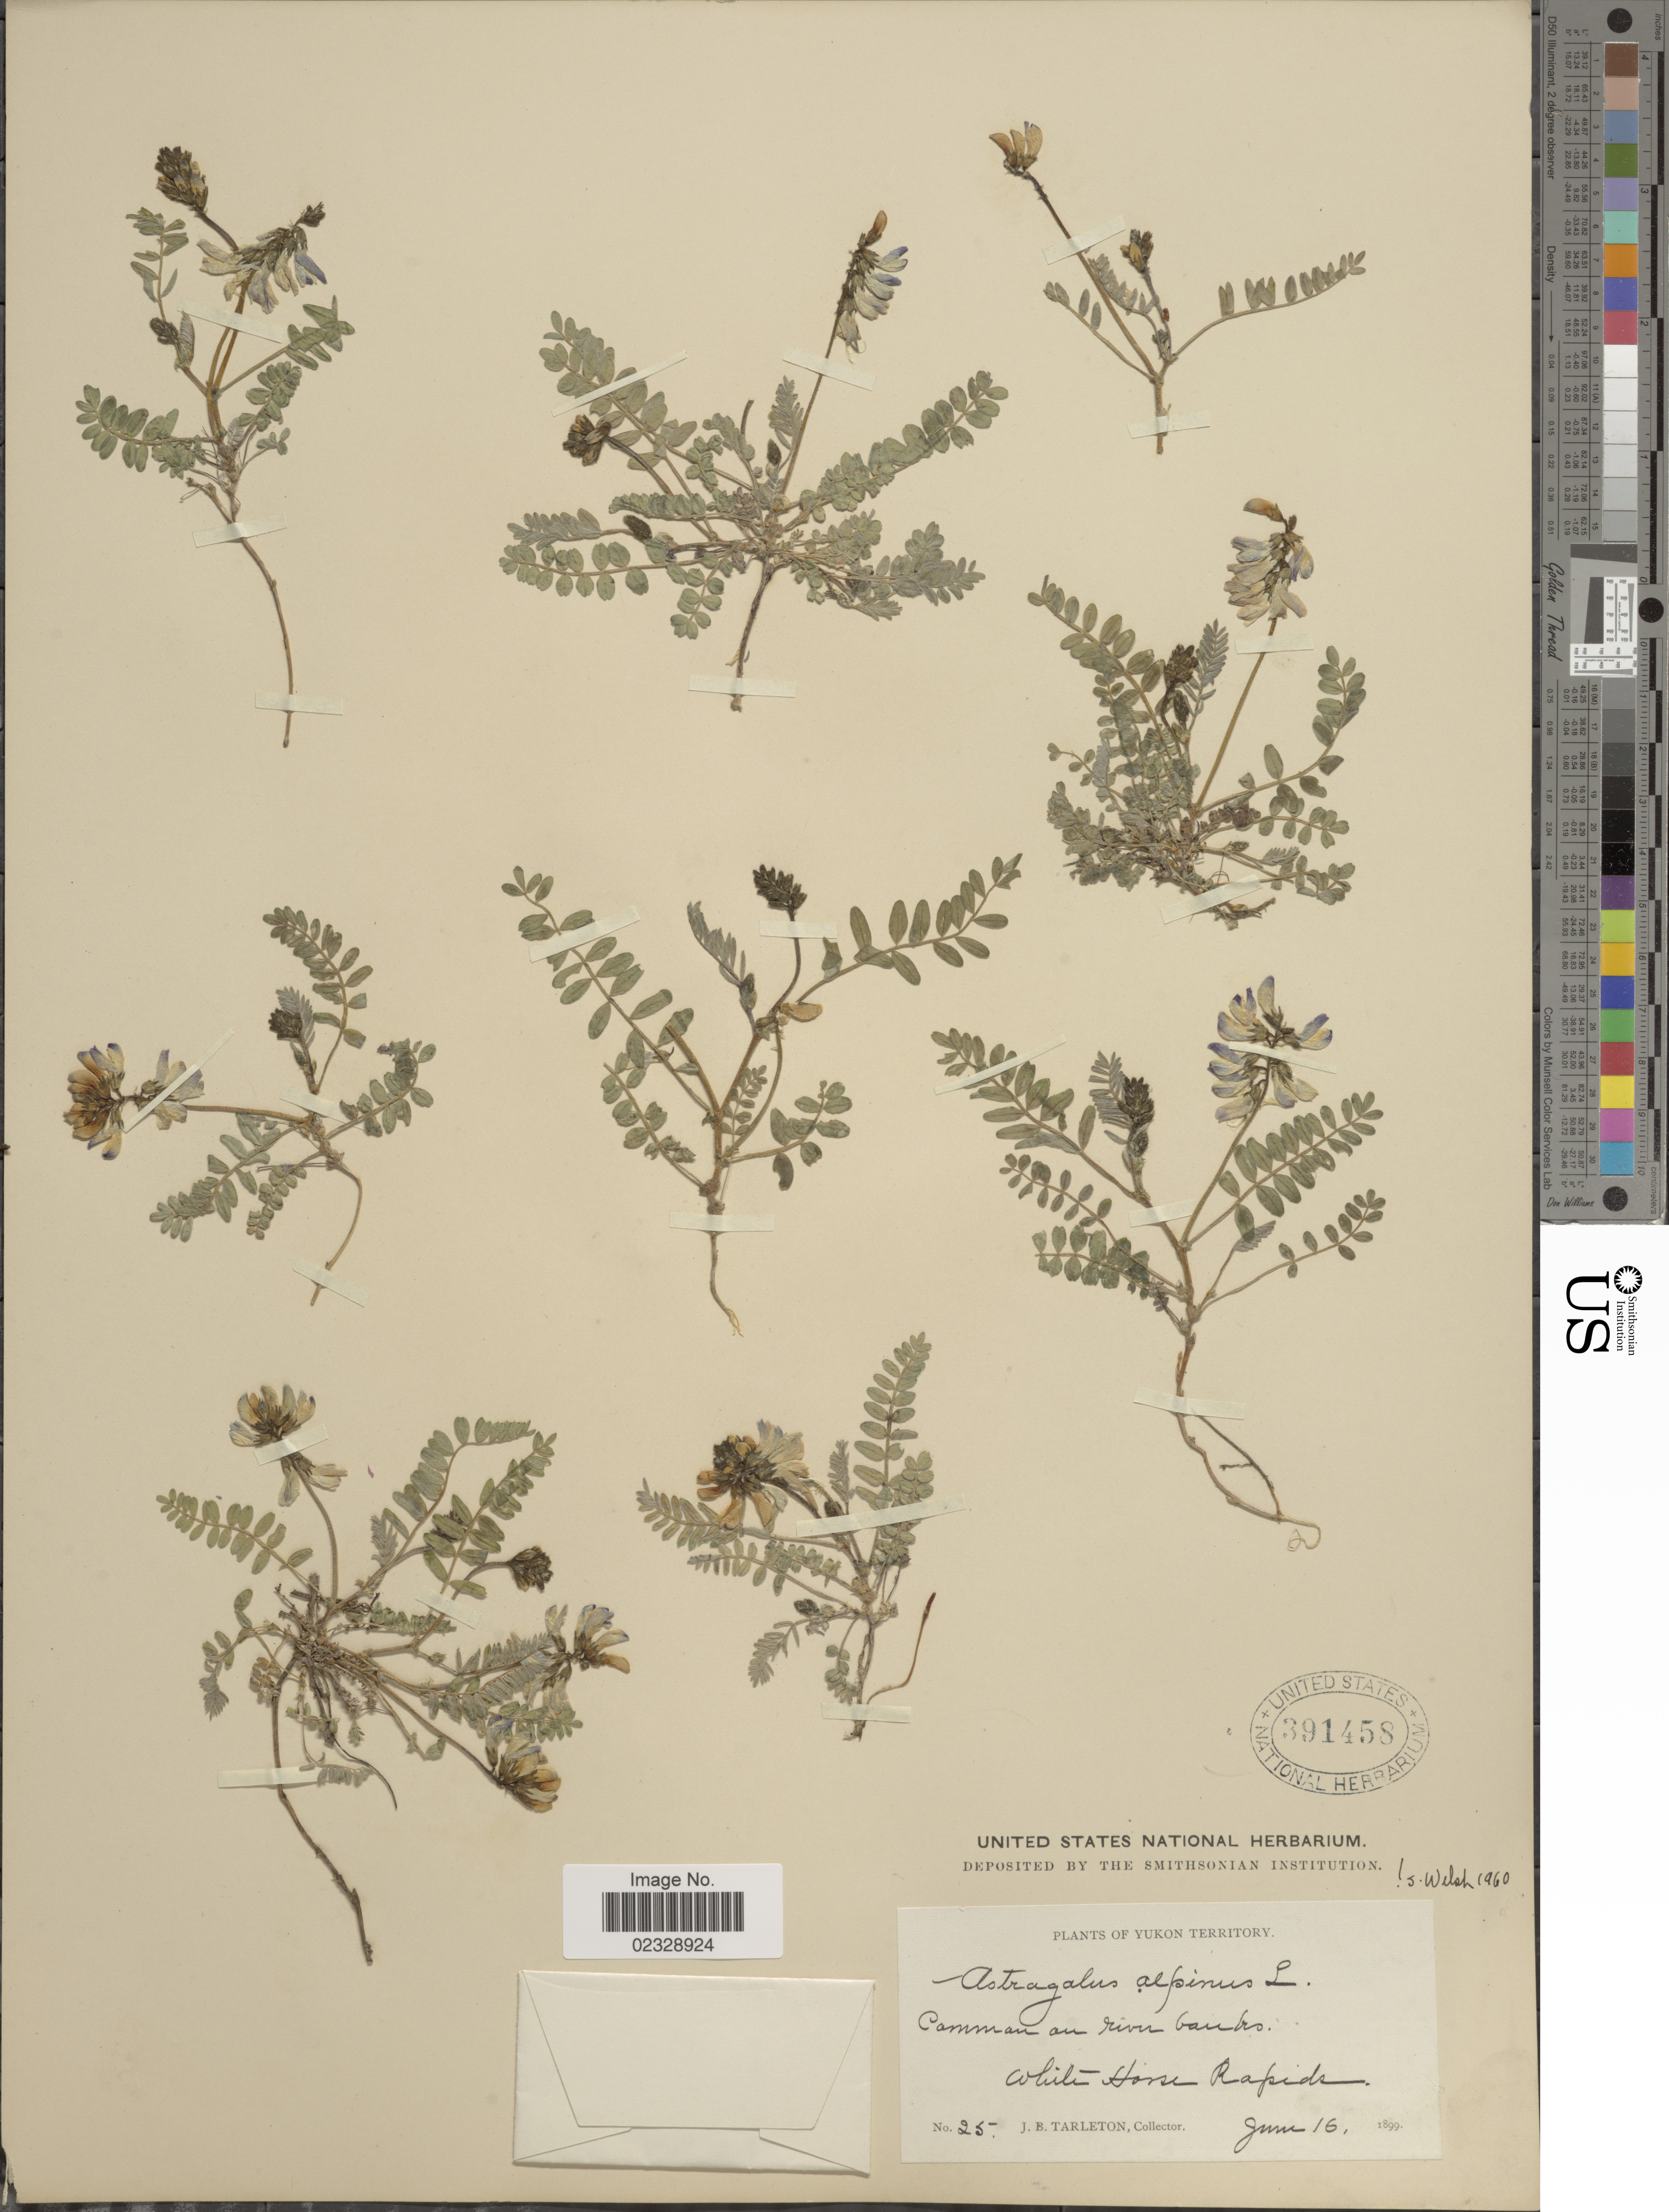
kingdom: Plantae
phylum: Tracheophyta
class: Magnoliopsida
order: Fabales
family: Fabaceae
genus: Astragalus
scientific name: Astragalus alpinus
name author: L.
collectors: J. Tarleton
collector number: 25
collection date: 1899-06-16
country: Canada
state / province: Yukon Territory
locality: Common on river banks. White Horse Rapids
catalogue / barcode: US 391458